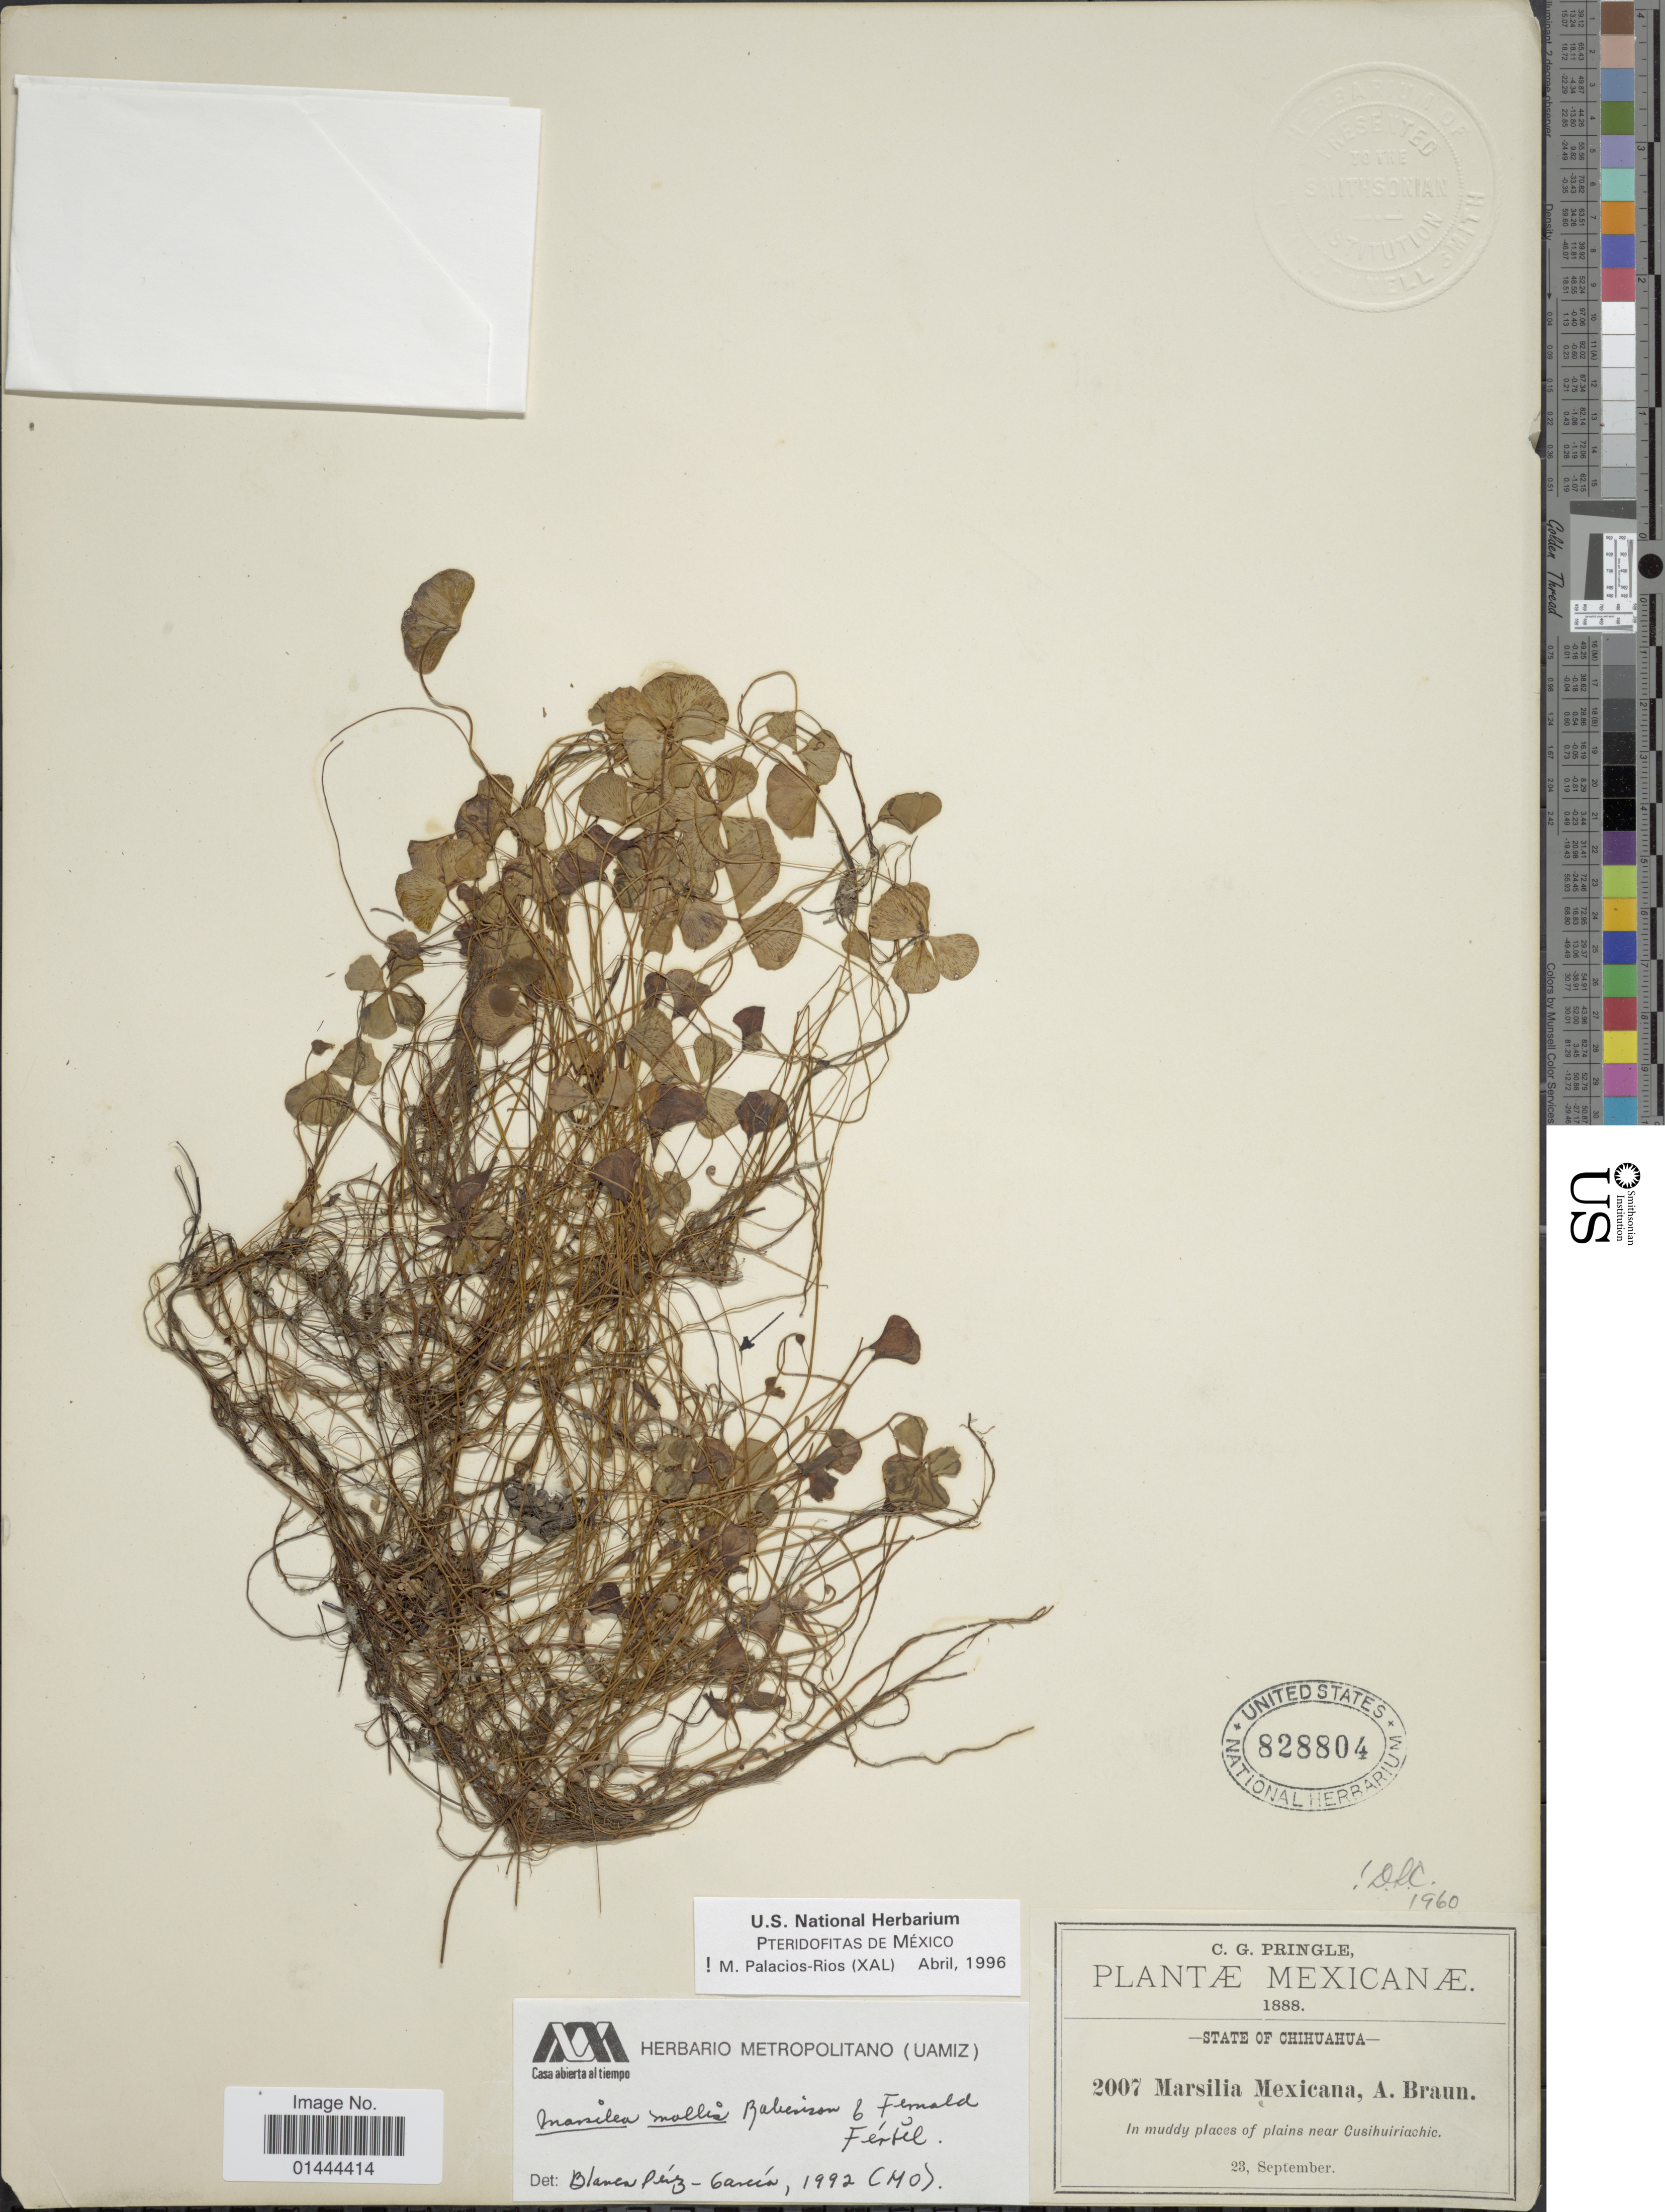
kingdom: Plantae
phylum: Tracheophyta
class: Polypodiopsida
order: Salviniales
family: Marsileaceae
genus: Marsilea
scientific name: Marsilea mollis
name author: B.L. Rob. & Fernald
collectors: C. G. Pringle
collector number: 2007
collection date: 1888-09-23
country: Mexico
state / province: Chihuahua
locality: In muddy places of plains near Cusihuiriachic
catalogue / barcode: US 828804